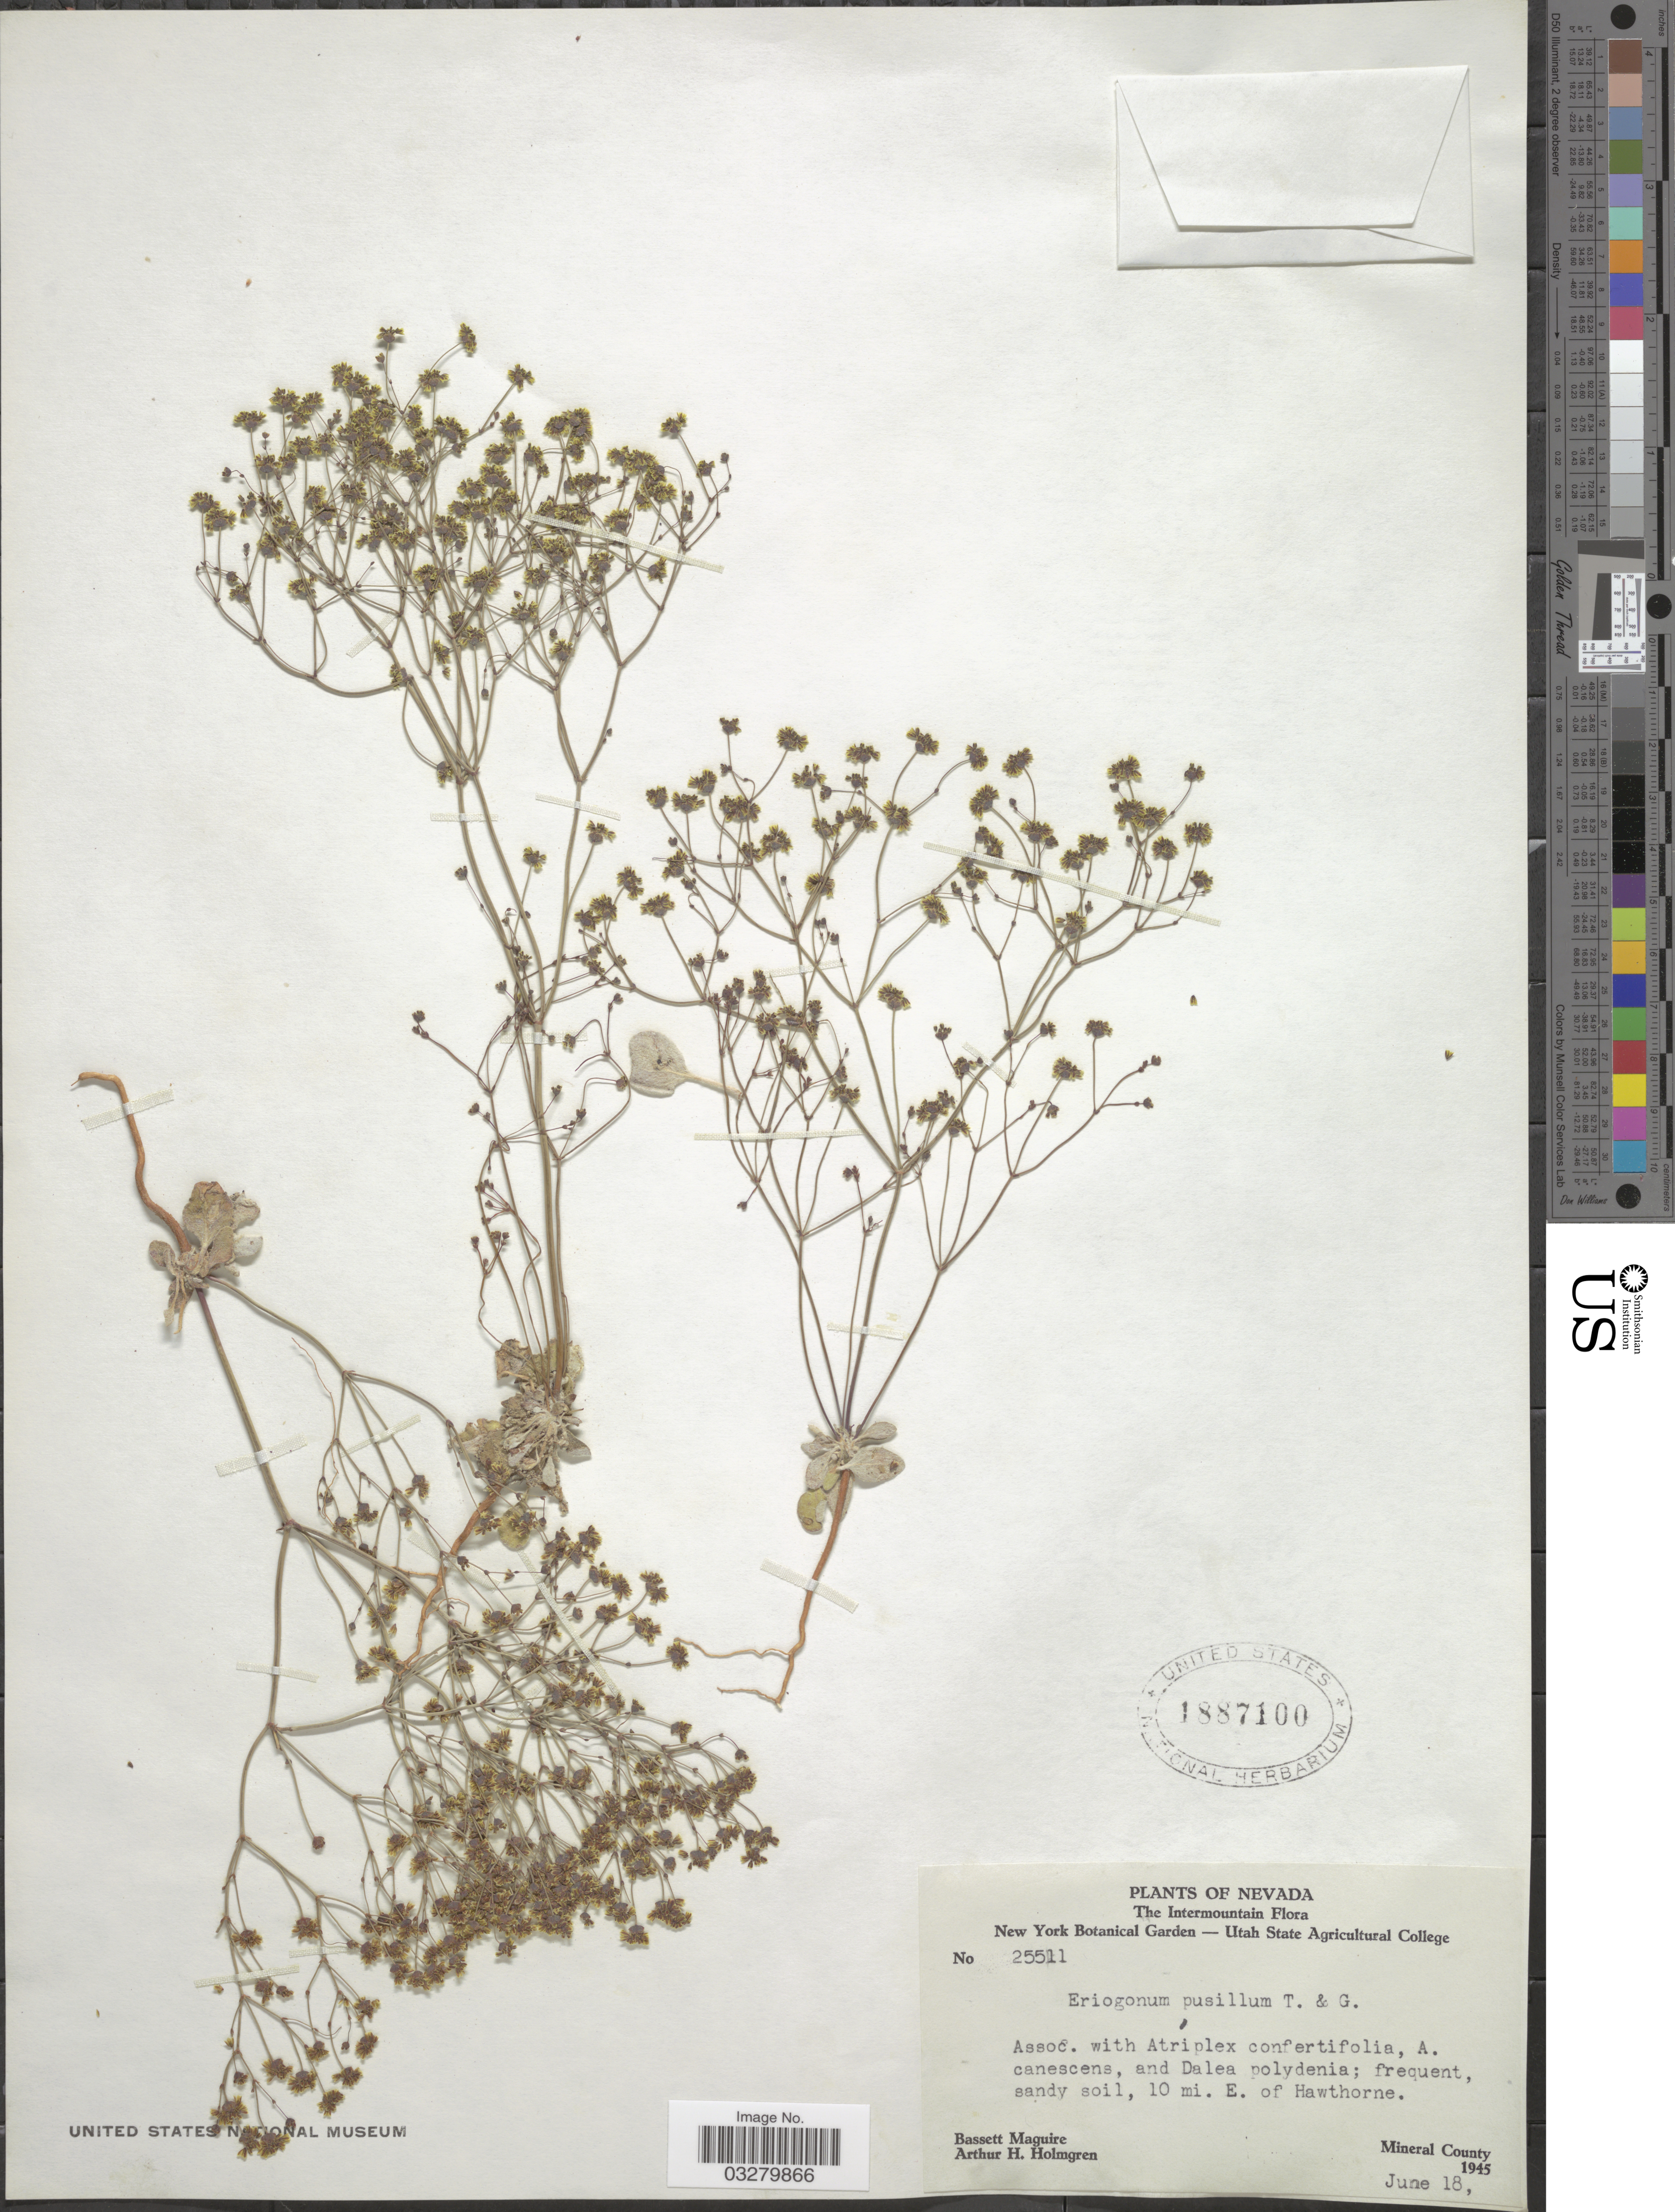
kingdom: Plantae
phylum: Tracheophyta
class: Magnoliopsida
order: Caryophyllales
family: Polygonaceae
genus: Eriogonum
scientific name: Eriogonum pusillum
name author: Torr. & A. Gray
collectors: B. Maguire & A. H. Holmgren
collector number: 25511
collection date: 1945-06-18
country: United States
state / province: Nevada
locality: The Intermountain. 10 mi. E. of Hawthorne. Mineral County.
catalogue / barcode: US 1887100